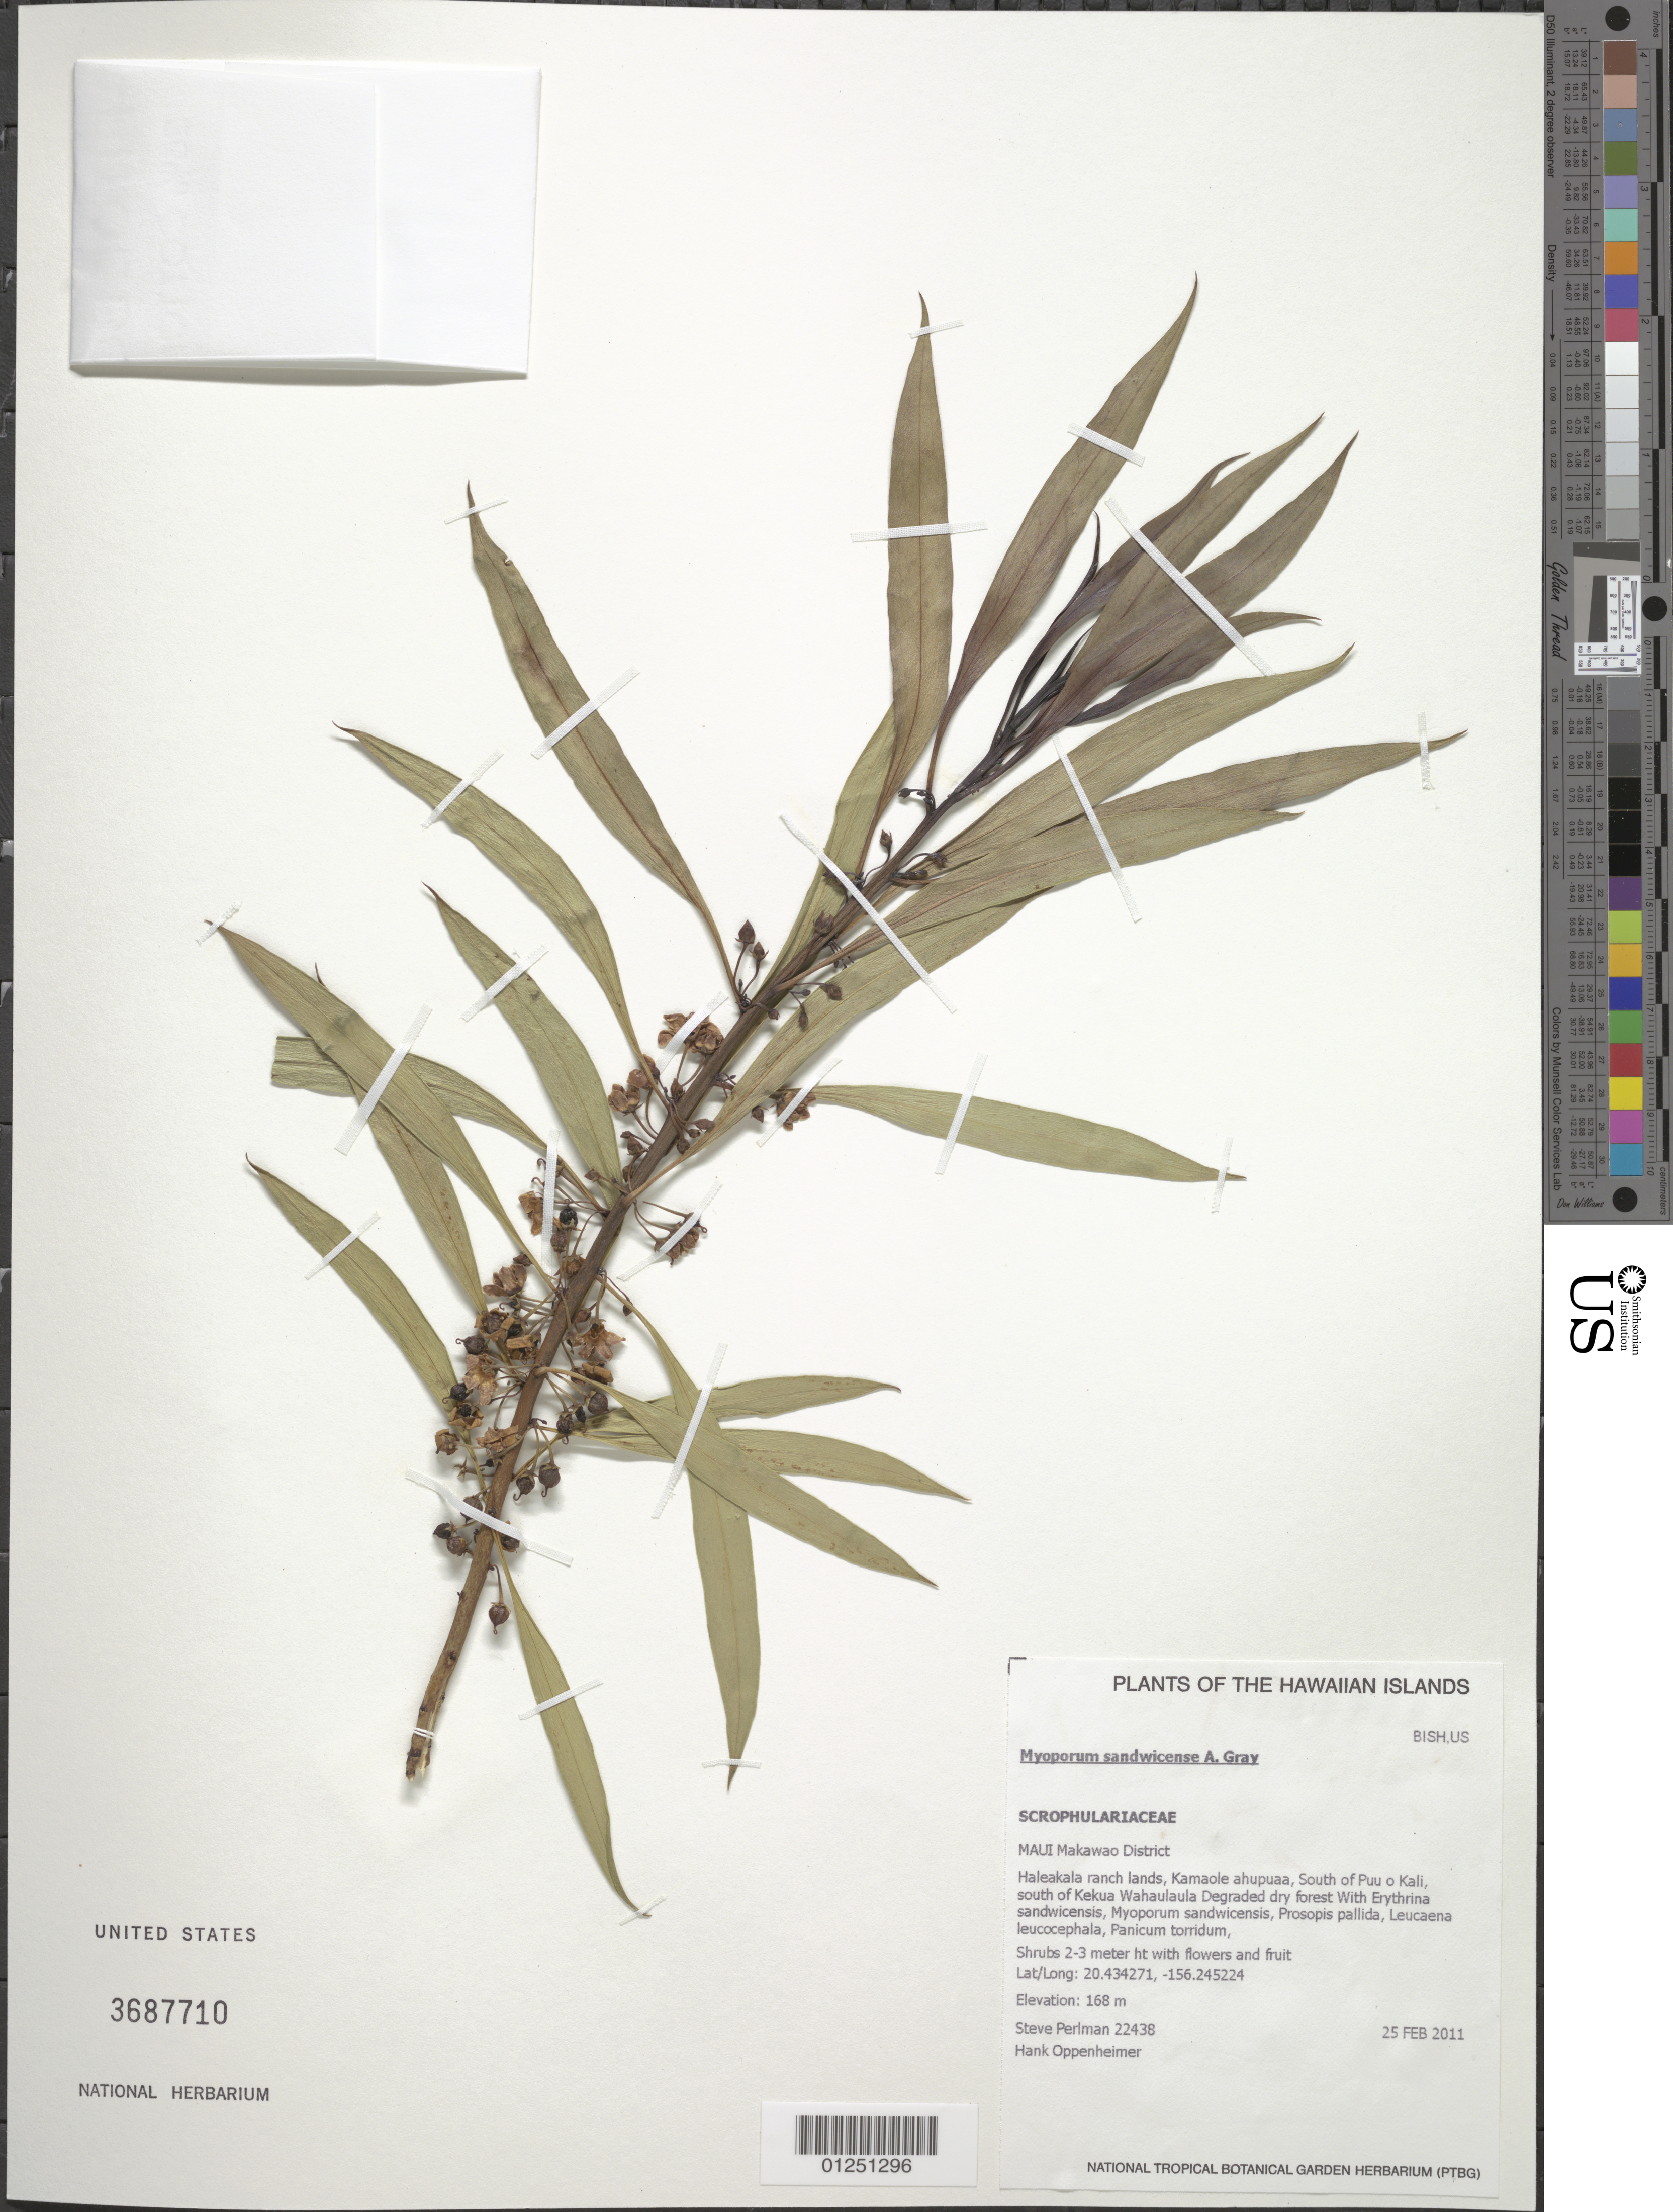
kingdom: Plantae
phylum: Tracheophyta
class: Magnoliopsida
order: Lamiales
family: Scrophulariaceae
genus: Myoporum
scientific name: Myoporum sandwicense subsp. sandwicense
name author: A. Gray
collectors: S. P. Perlman & H. L. Oppenheimer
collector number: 22438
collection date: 2011-02-25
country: United States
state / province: Hawaii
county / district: Maui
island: Maui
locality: Makawao District, Haleakala ranch lands, Kamaole ahupuaa, south of Puu o Kali, south of Kekua Wahaulaula.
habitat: Degraded dry forest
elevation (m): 168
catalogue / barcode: US 3687710